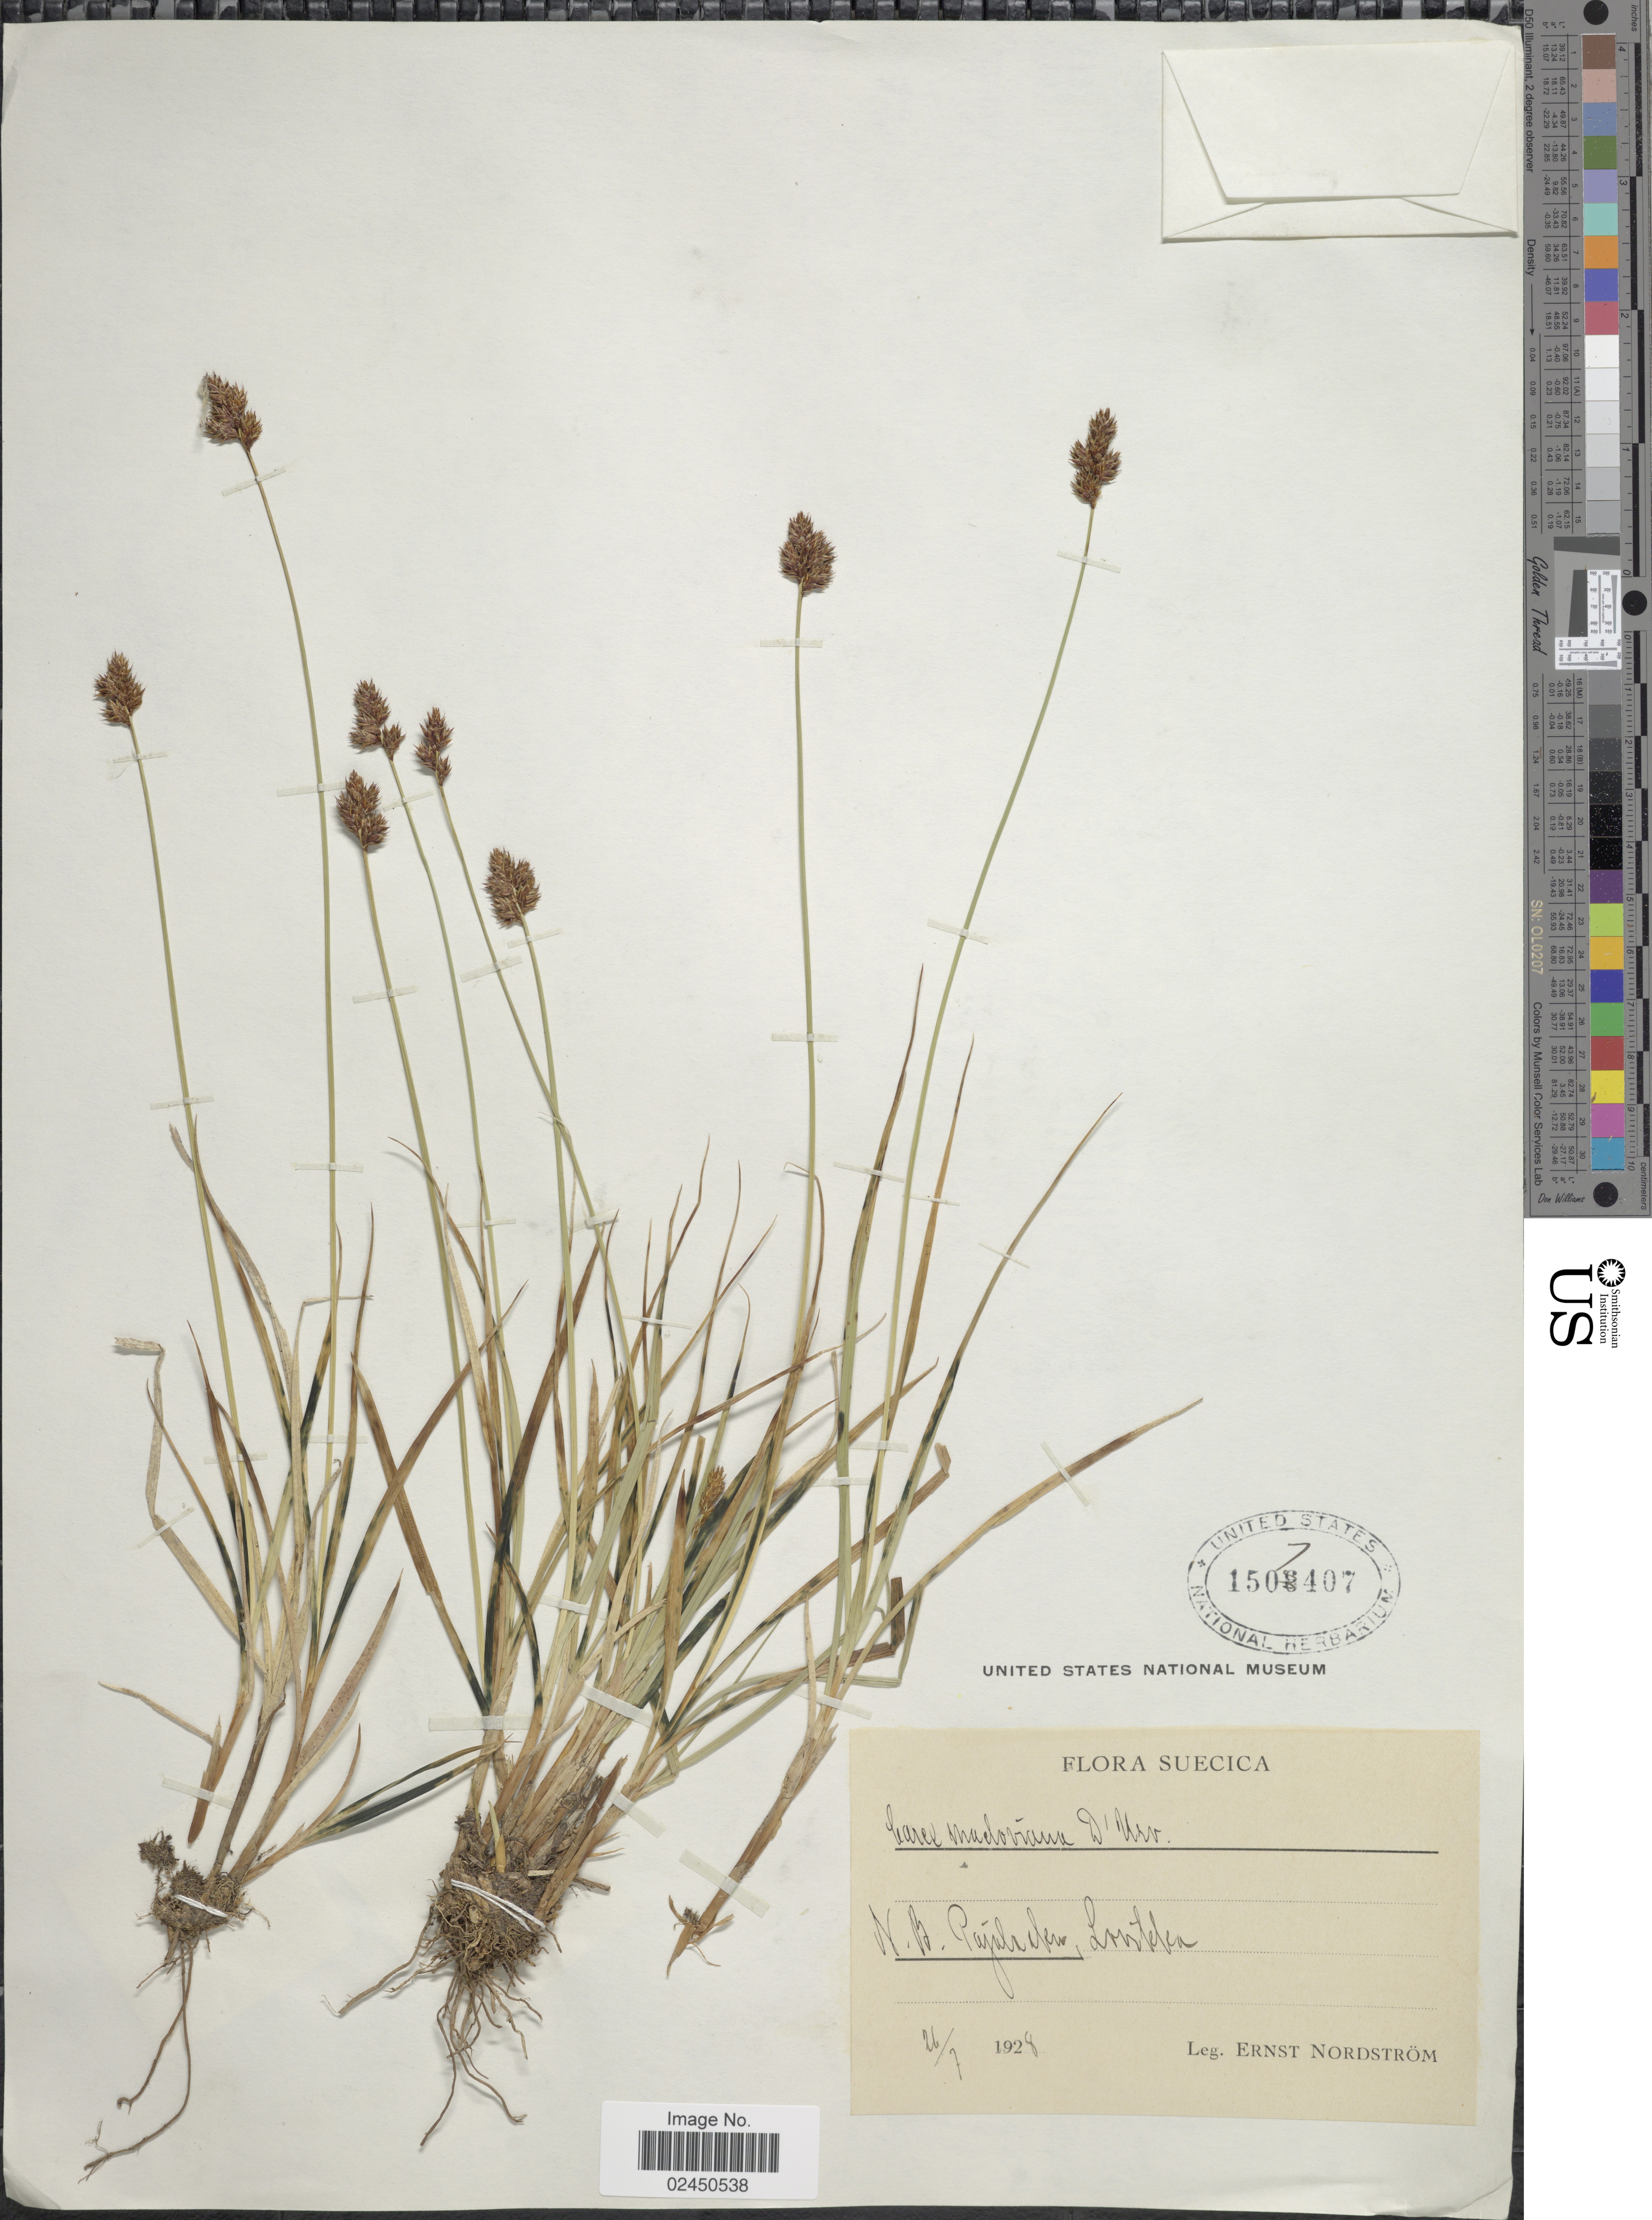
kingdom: Plantae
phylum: Tracheophyta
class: Liliopsida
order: Poales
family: Cyperaceae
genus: Carex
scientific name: Carex macloviana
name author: d'Urv.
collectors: E. Nordström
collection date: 1928-07-26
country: Sweden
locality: Suecica. N.B. Pajala, Loorteken [interpreted]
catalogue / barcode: US 1507407